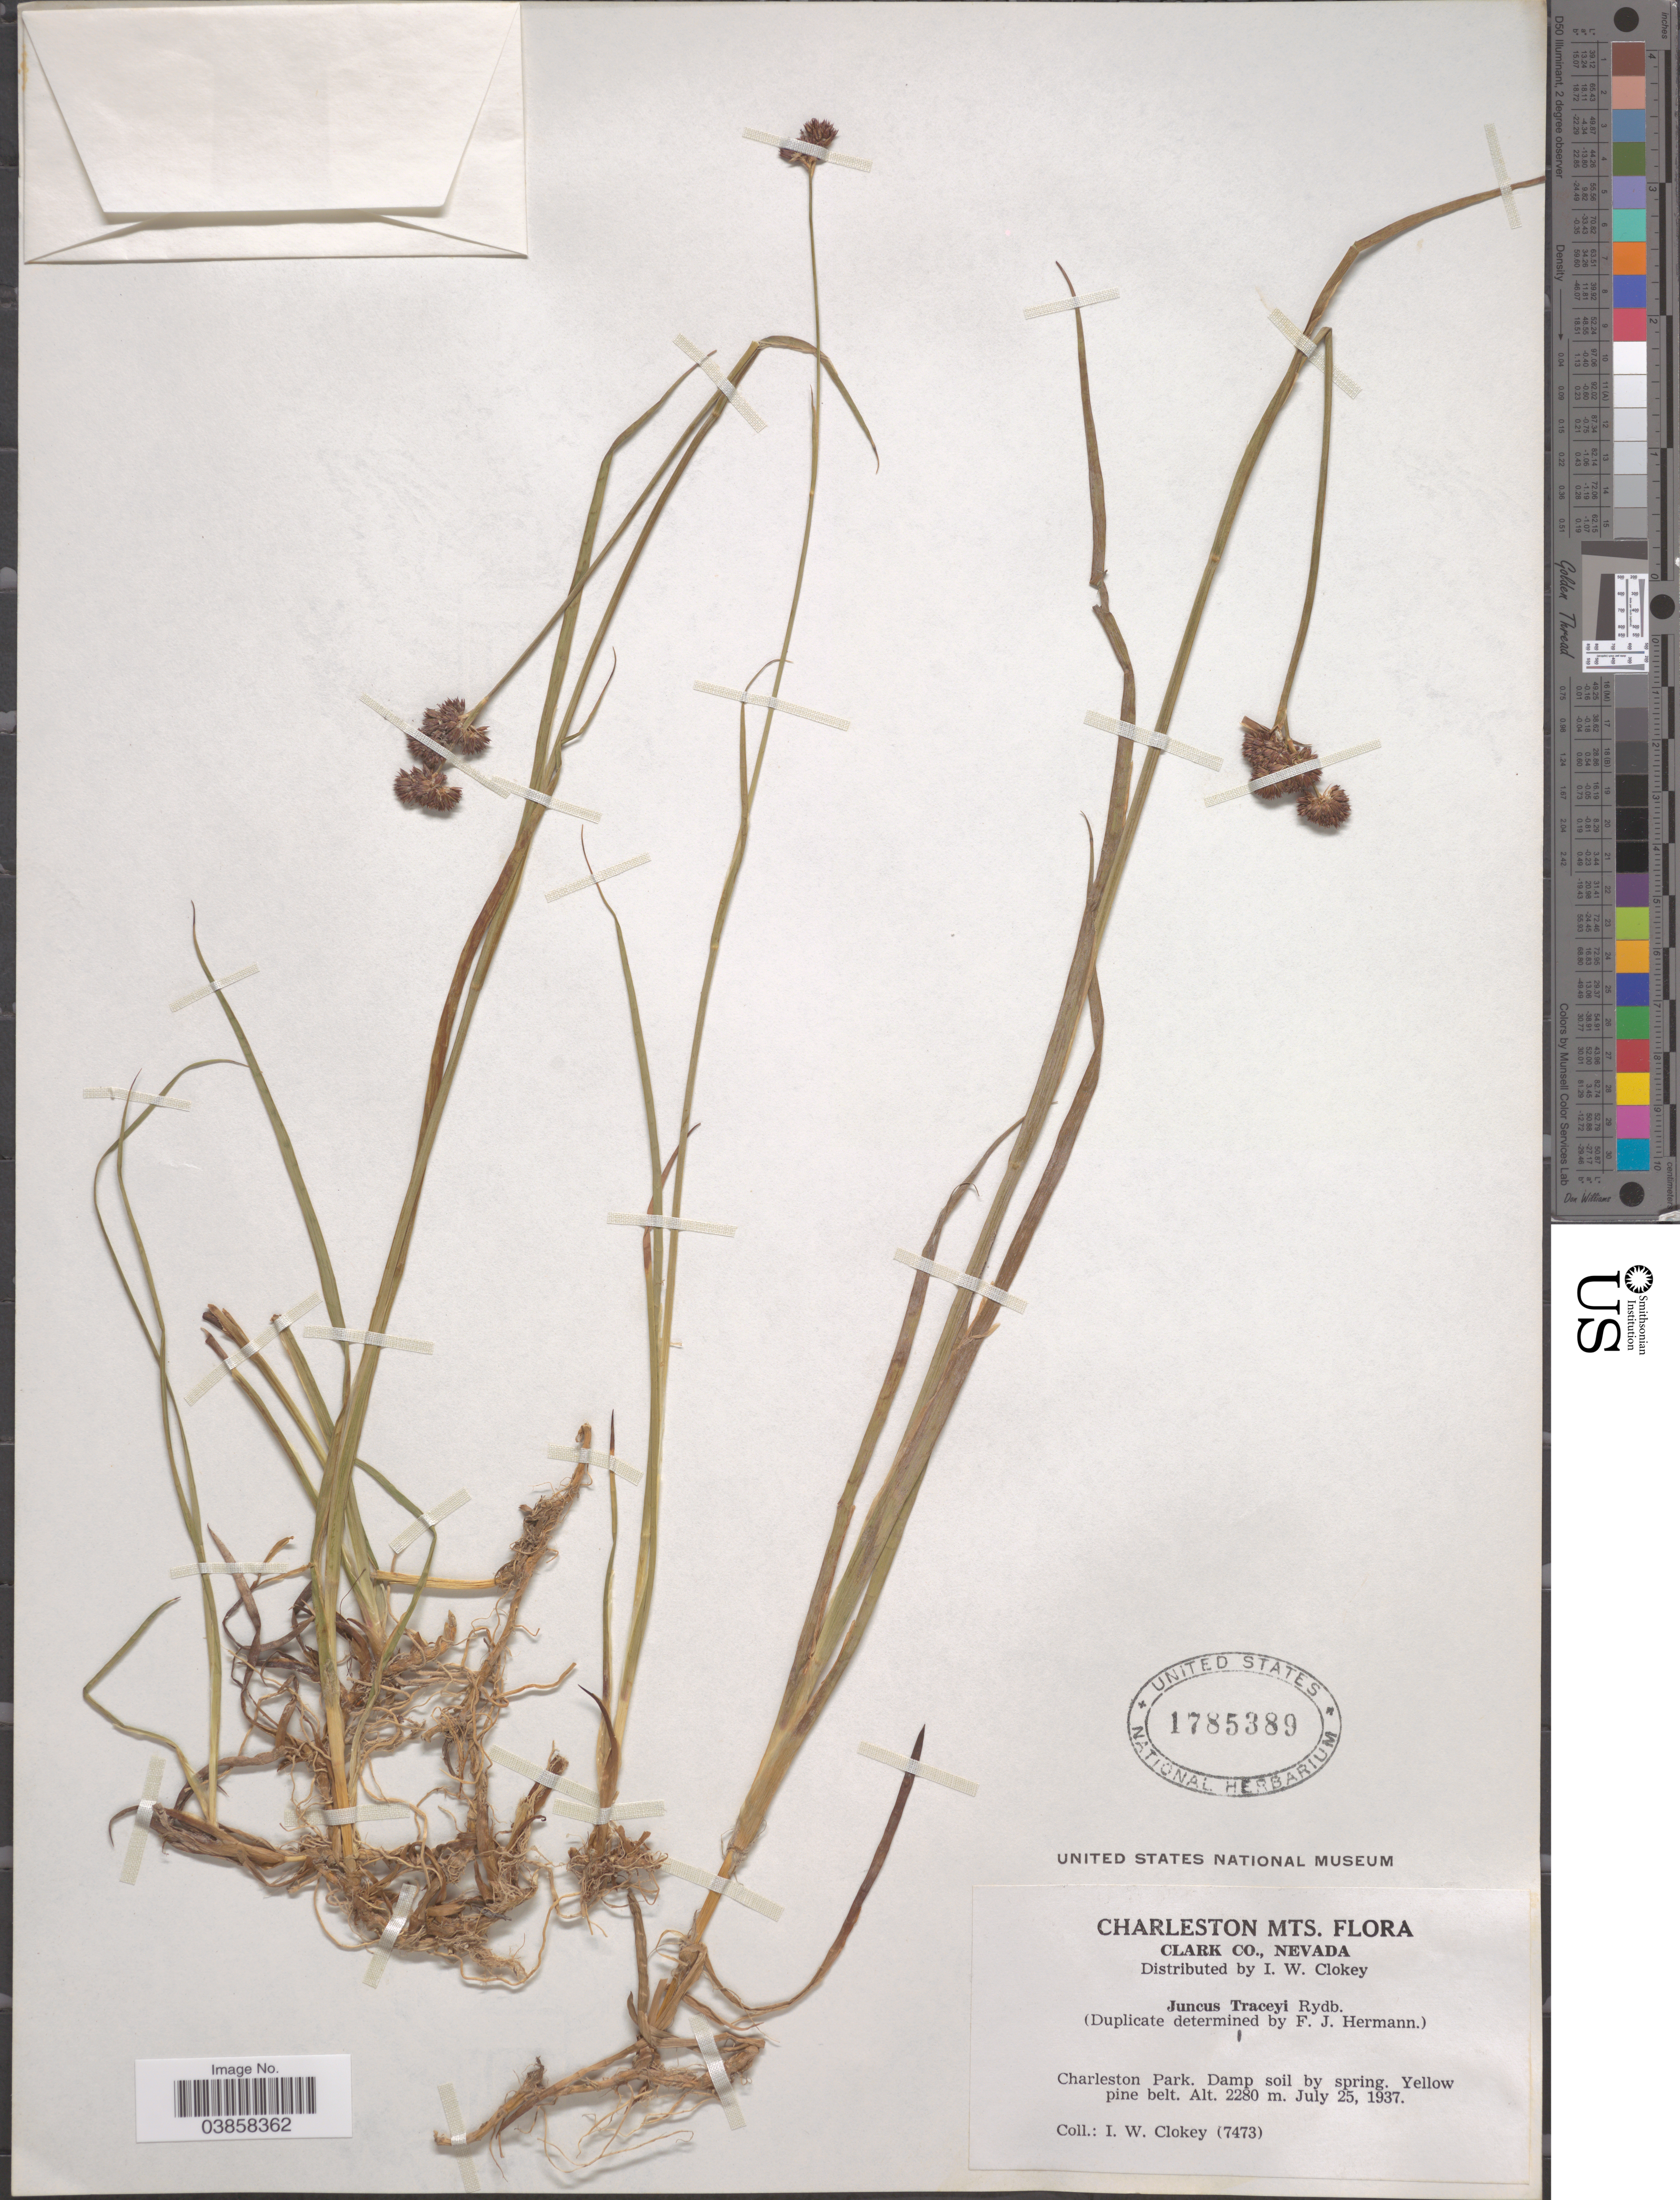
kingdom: Plantae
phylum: Tracheophyta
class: Liliopsida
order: Poales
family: Juncaceae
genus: Juncus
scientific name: Juncus tracyi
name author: Rydb.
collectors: I. W. Clokey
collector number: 7473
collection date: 1937-07-25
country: United States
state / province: Nevada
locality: Charleston Mts. Clark Co. Charleston Park.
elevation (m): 2280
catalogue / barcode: US 1785389